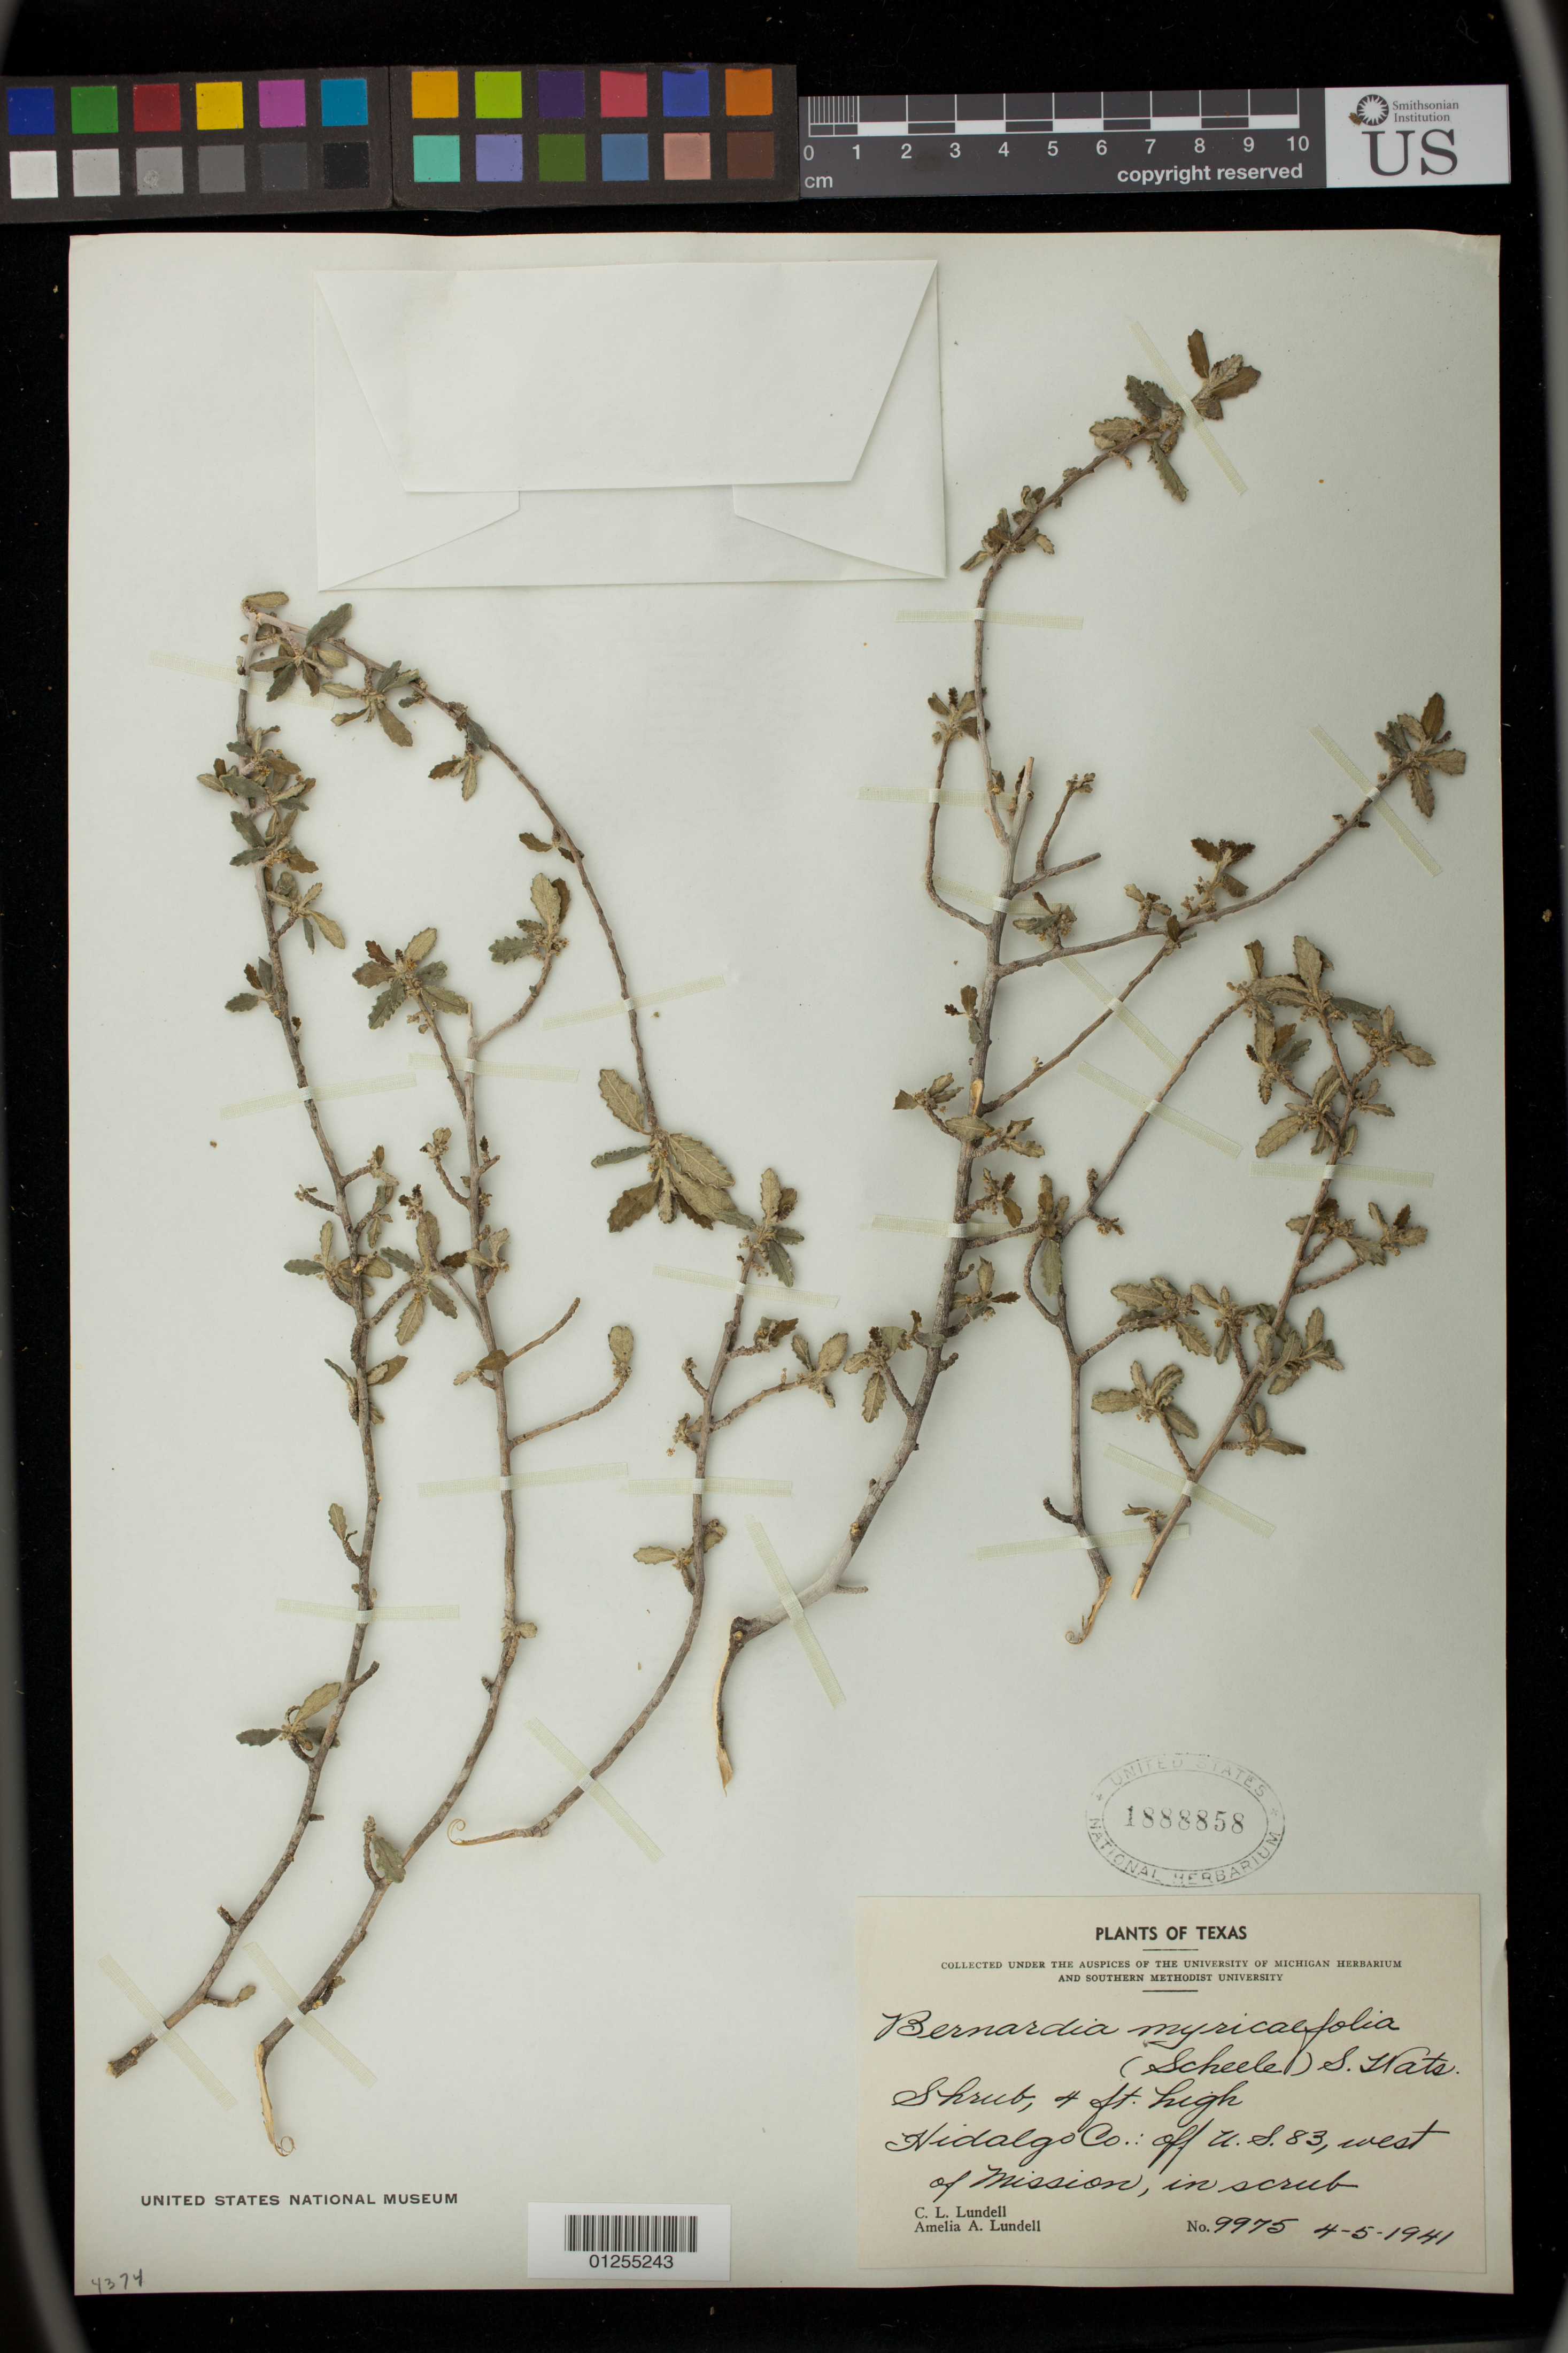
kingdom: Plantae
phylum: Tracheophyta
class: Magnoliopsida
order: Malpighiales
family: Euphorbiaceae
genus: Bernardia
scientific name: Bernardia myricifolia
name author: (Scheele) S. Watson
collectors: C. L. Lundell & A. A. Lundell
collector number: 9975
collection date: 1941-04-05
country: United States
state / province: Texas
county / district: Hidalgo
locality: off U.S. 83, W of Mission, in scrub.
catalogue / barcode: US 1888858